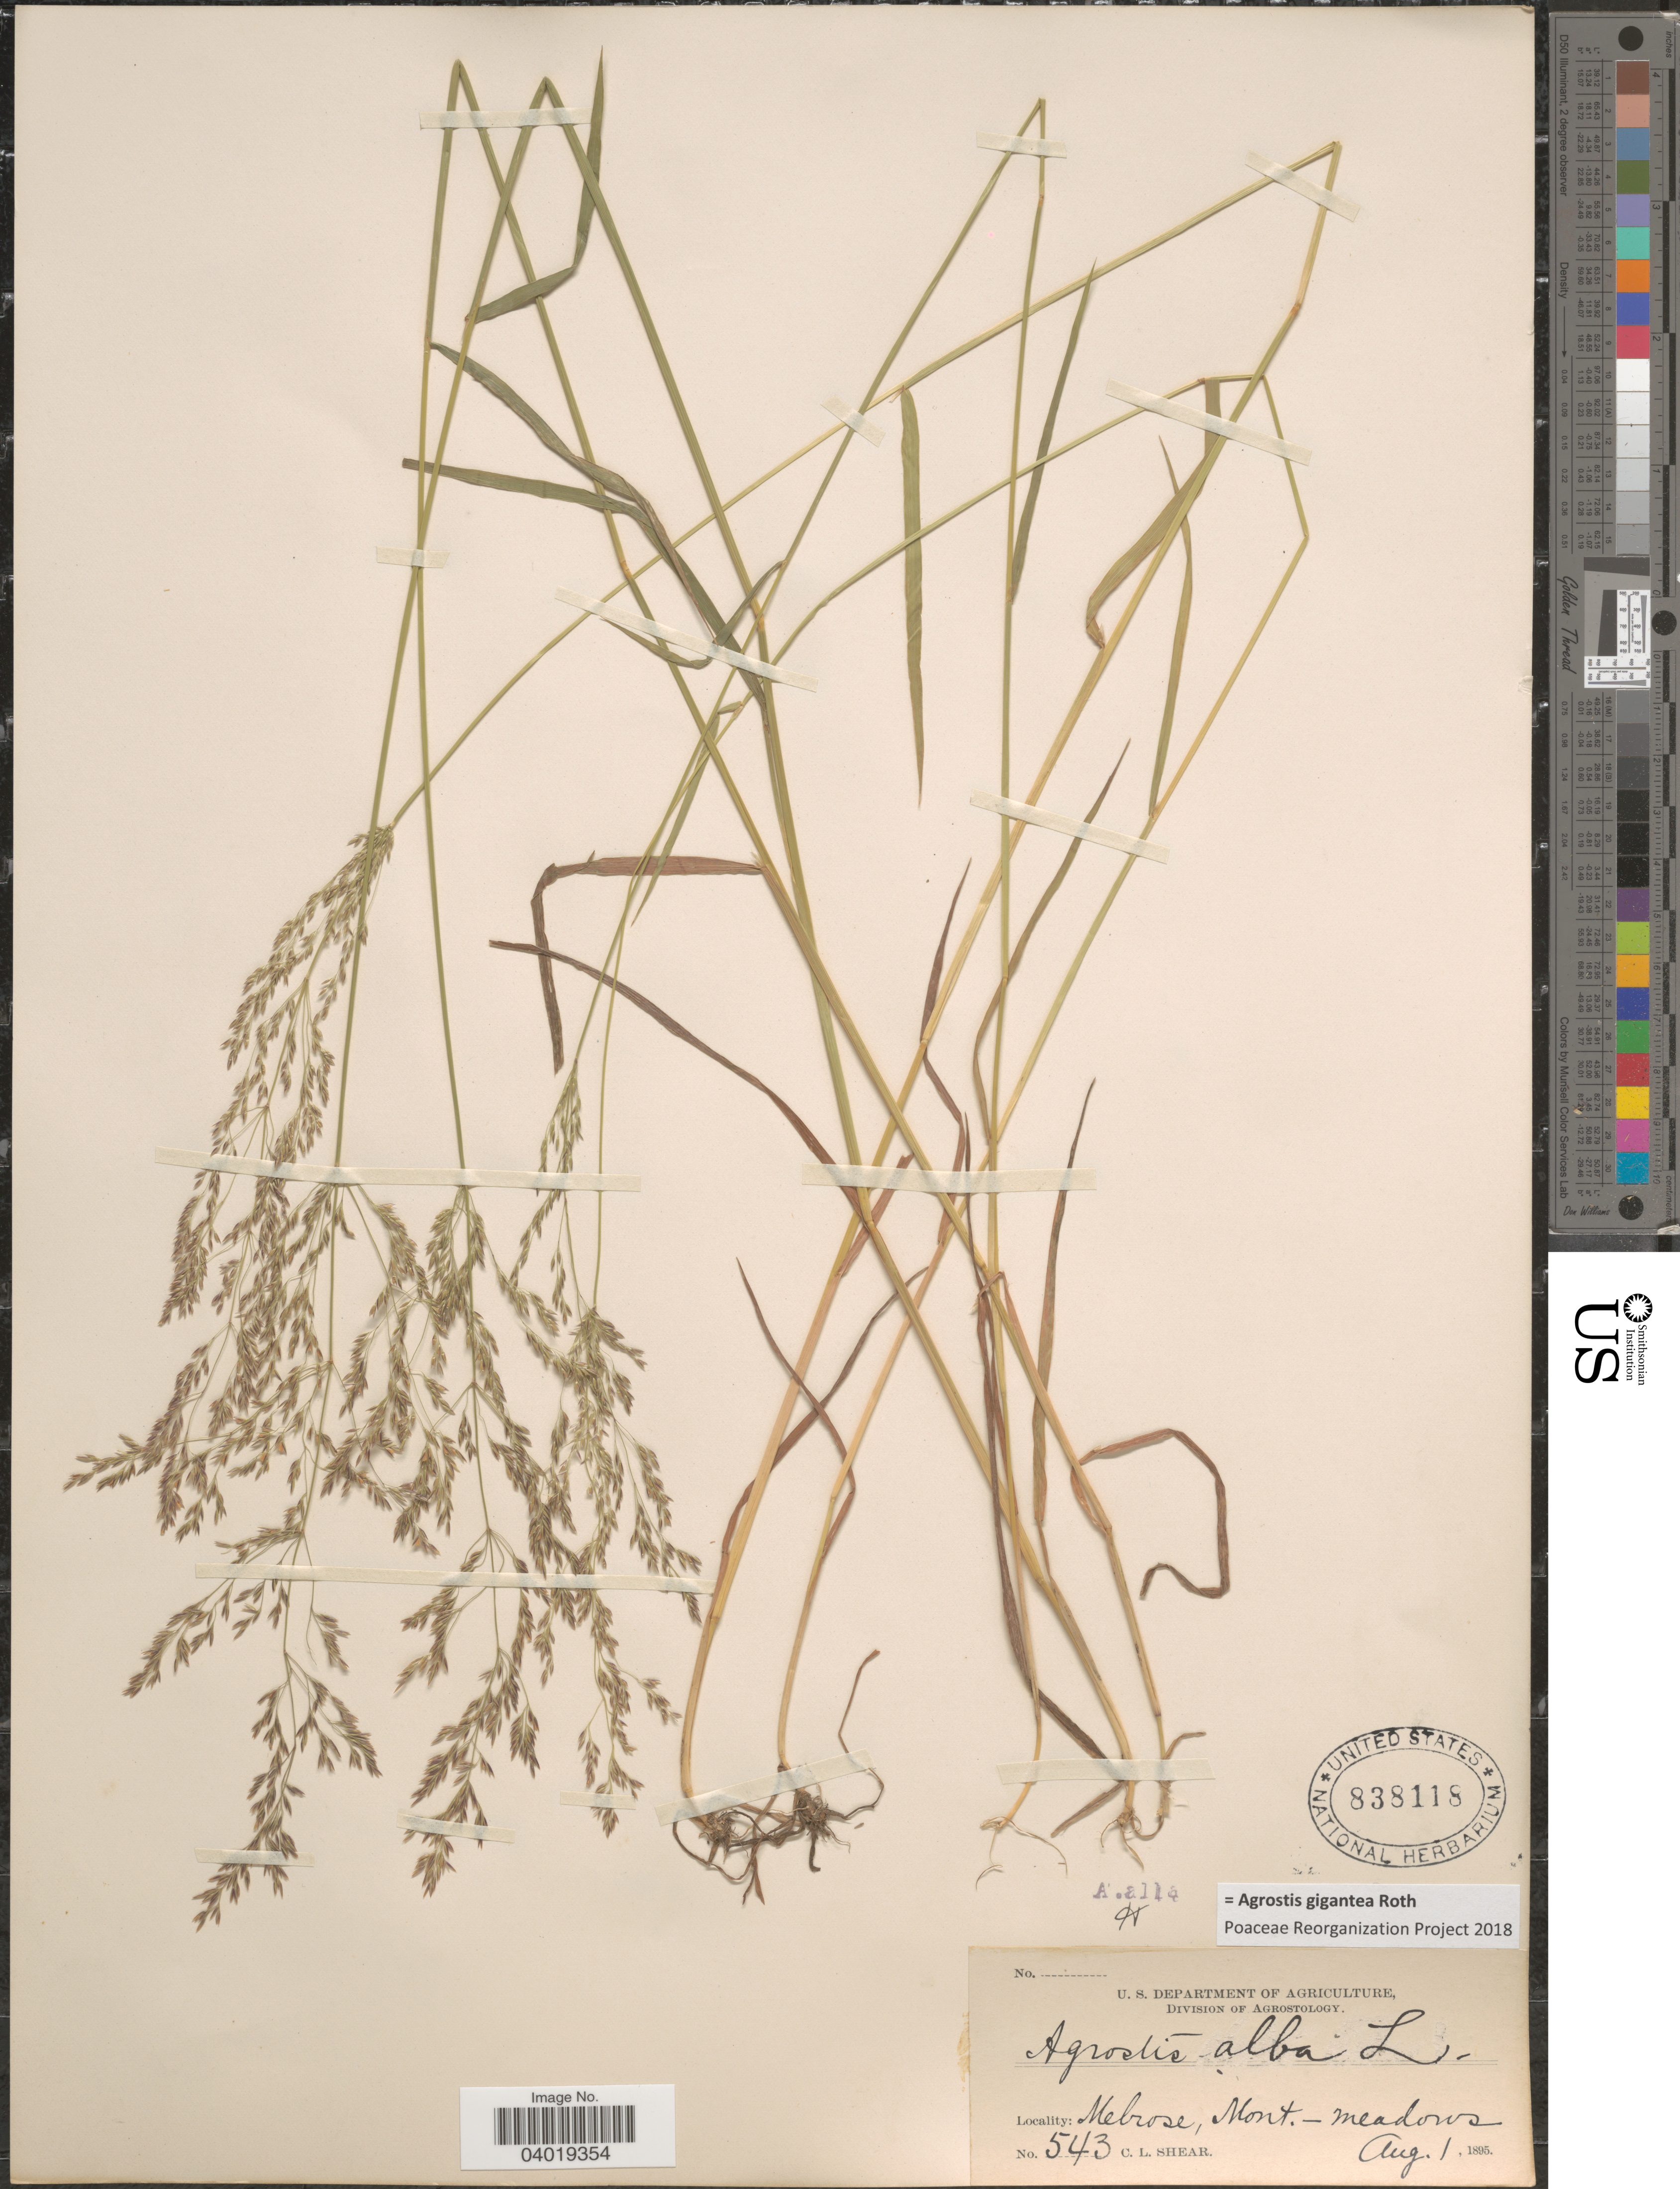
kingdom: Plantae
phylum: Tracheophyta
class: Liliopsida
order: Poales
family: Poaceae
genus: Agrostis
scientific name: Agrostis gigantea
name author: Roth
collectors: C. L. Shear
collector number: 543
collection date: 1895-08-01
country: United States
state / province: Montana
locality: Melrose.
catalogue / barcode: US 838118